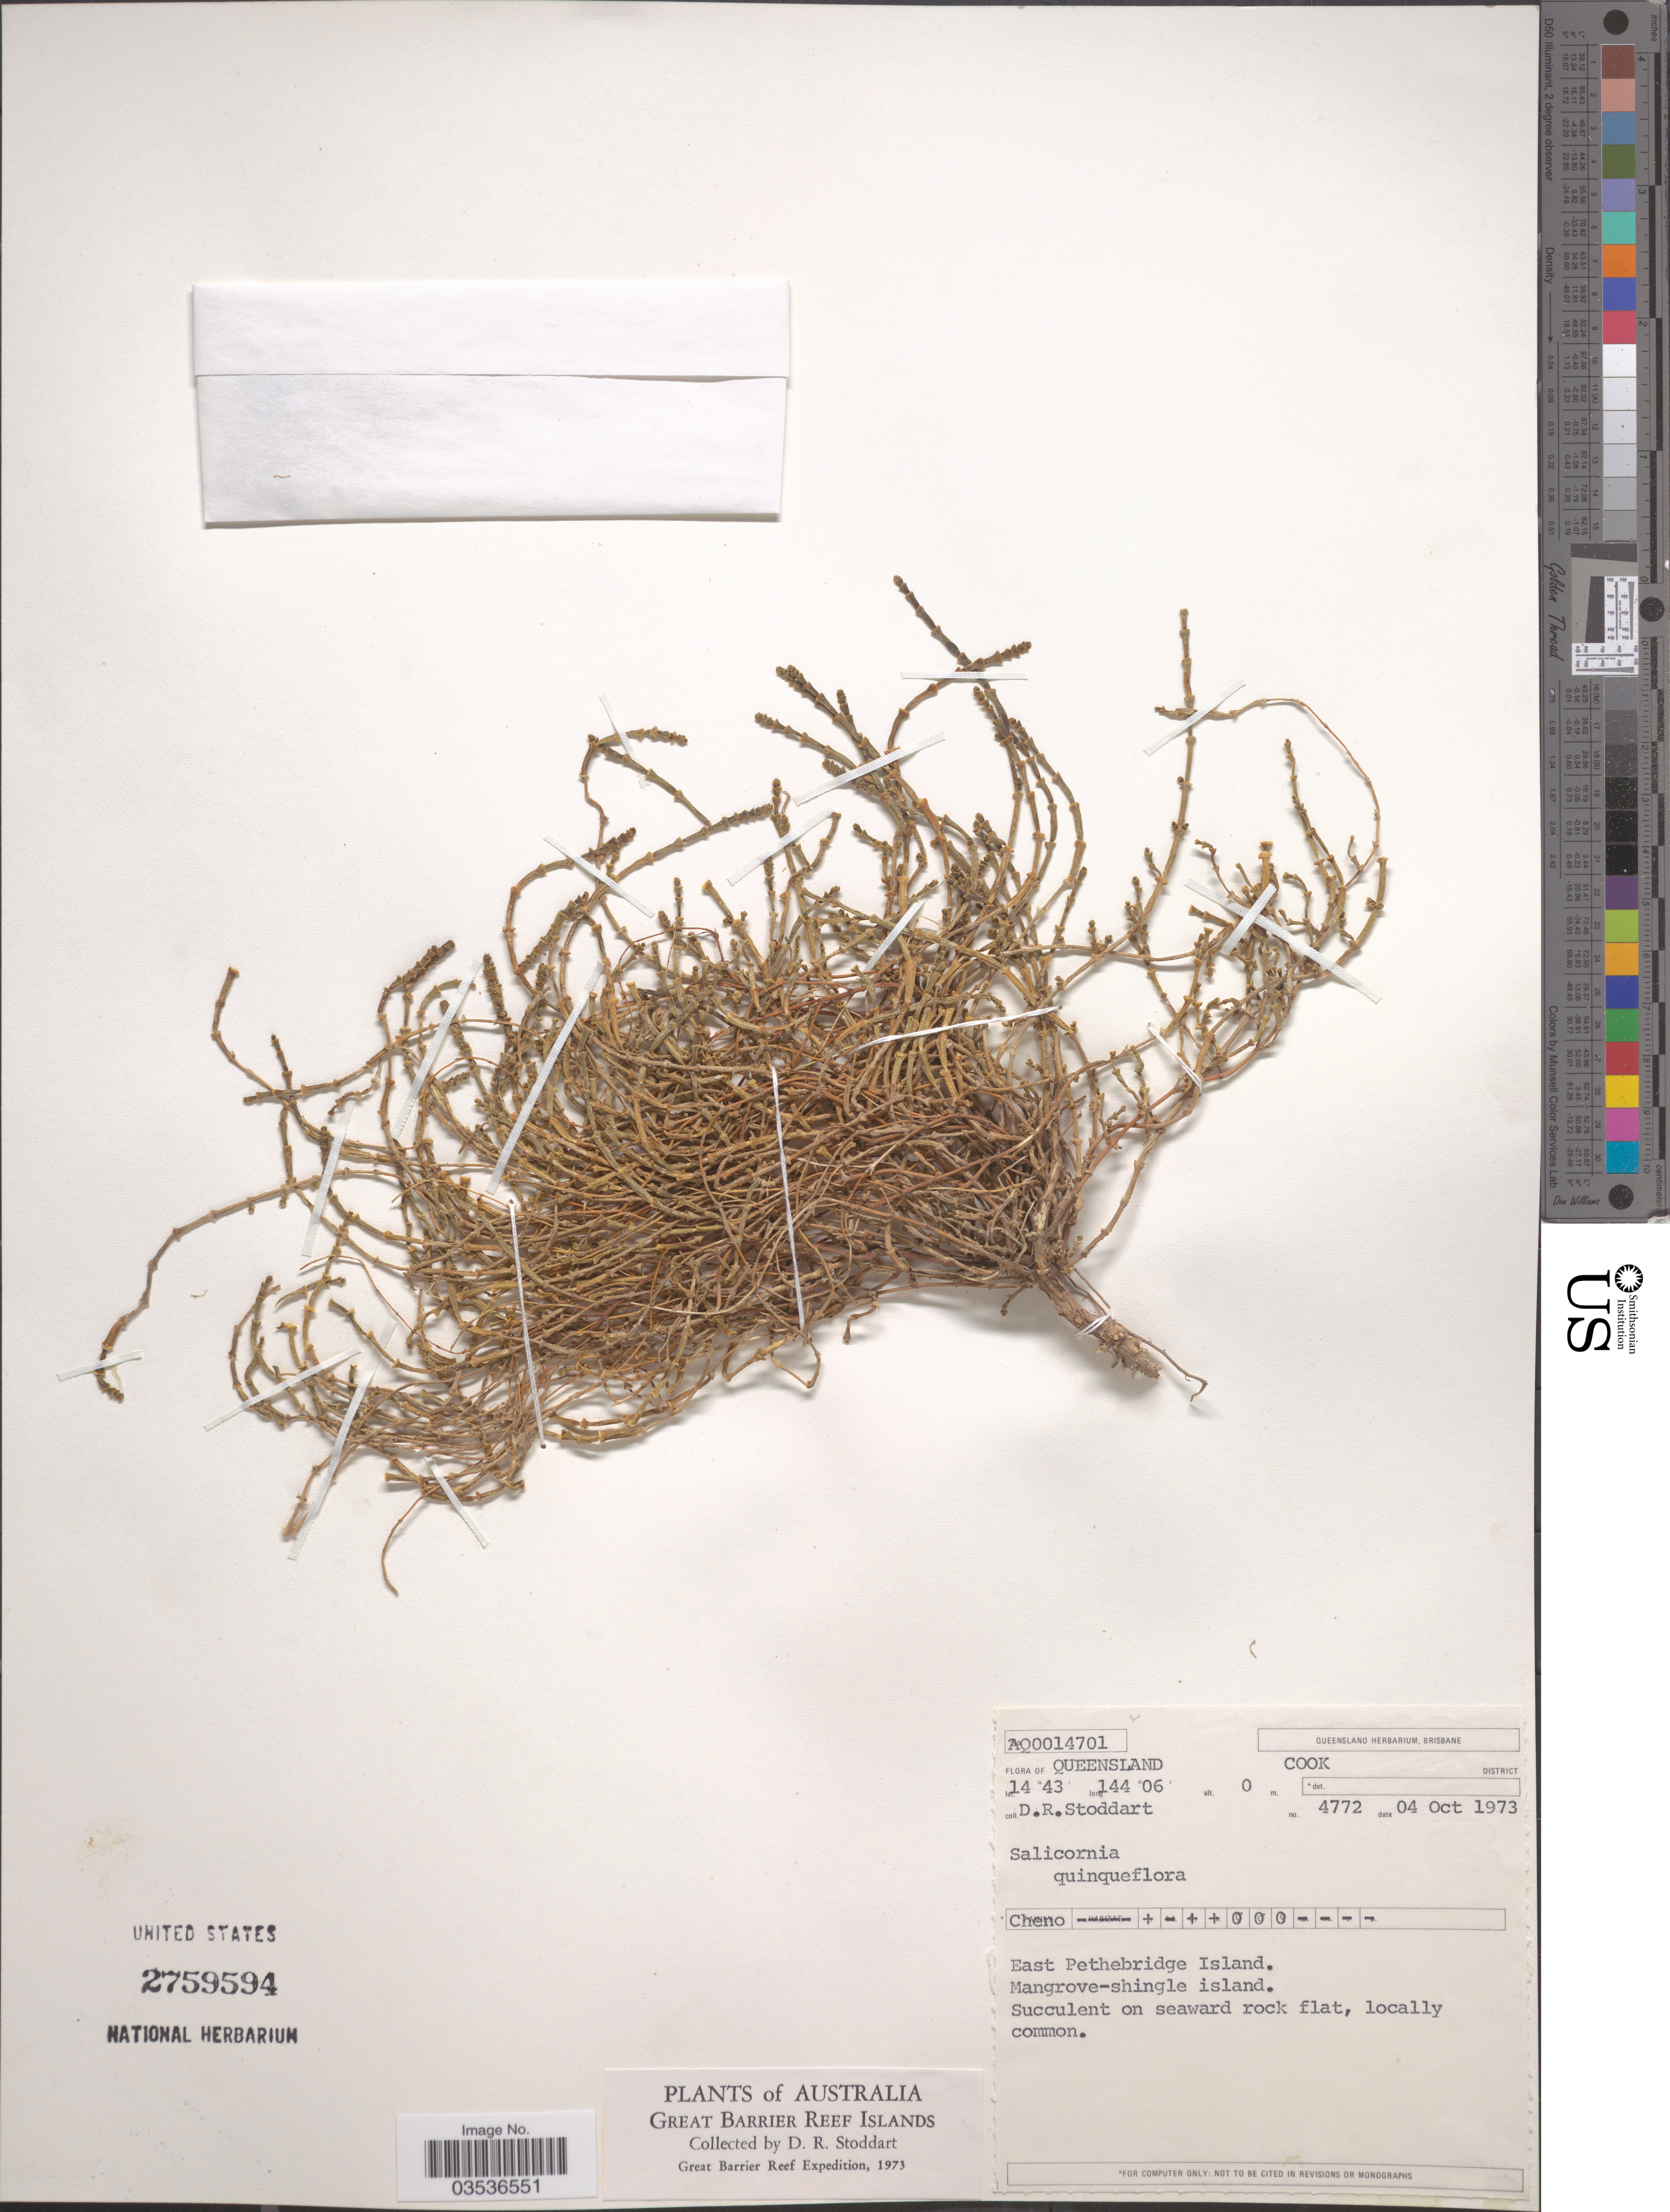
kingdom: Plantae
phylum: Tracheophyta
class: Magnoliopsida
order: Caryophyllales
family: Amaranthaceae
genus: Salicornia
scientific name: Salicornia quinqueflora subsp. quinqueflora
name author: Bunge ex Ung.-Sternb.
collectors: D. R. Stoddart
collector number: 4772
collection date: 1973-10-04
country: Australia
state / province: Queensland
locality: Great Barrier Reef Islands. Cook District. East Pethebridge Island.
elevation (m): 0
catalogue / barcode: US 2759594